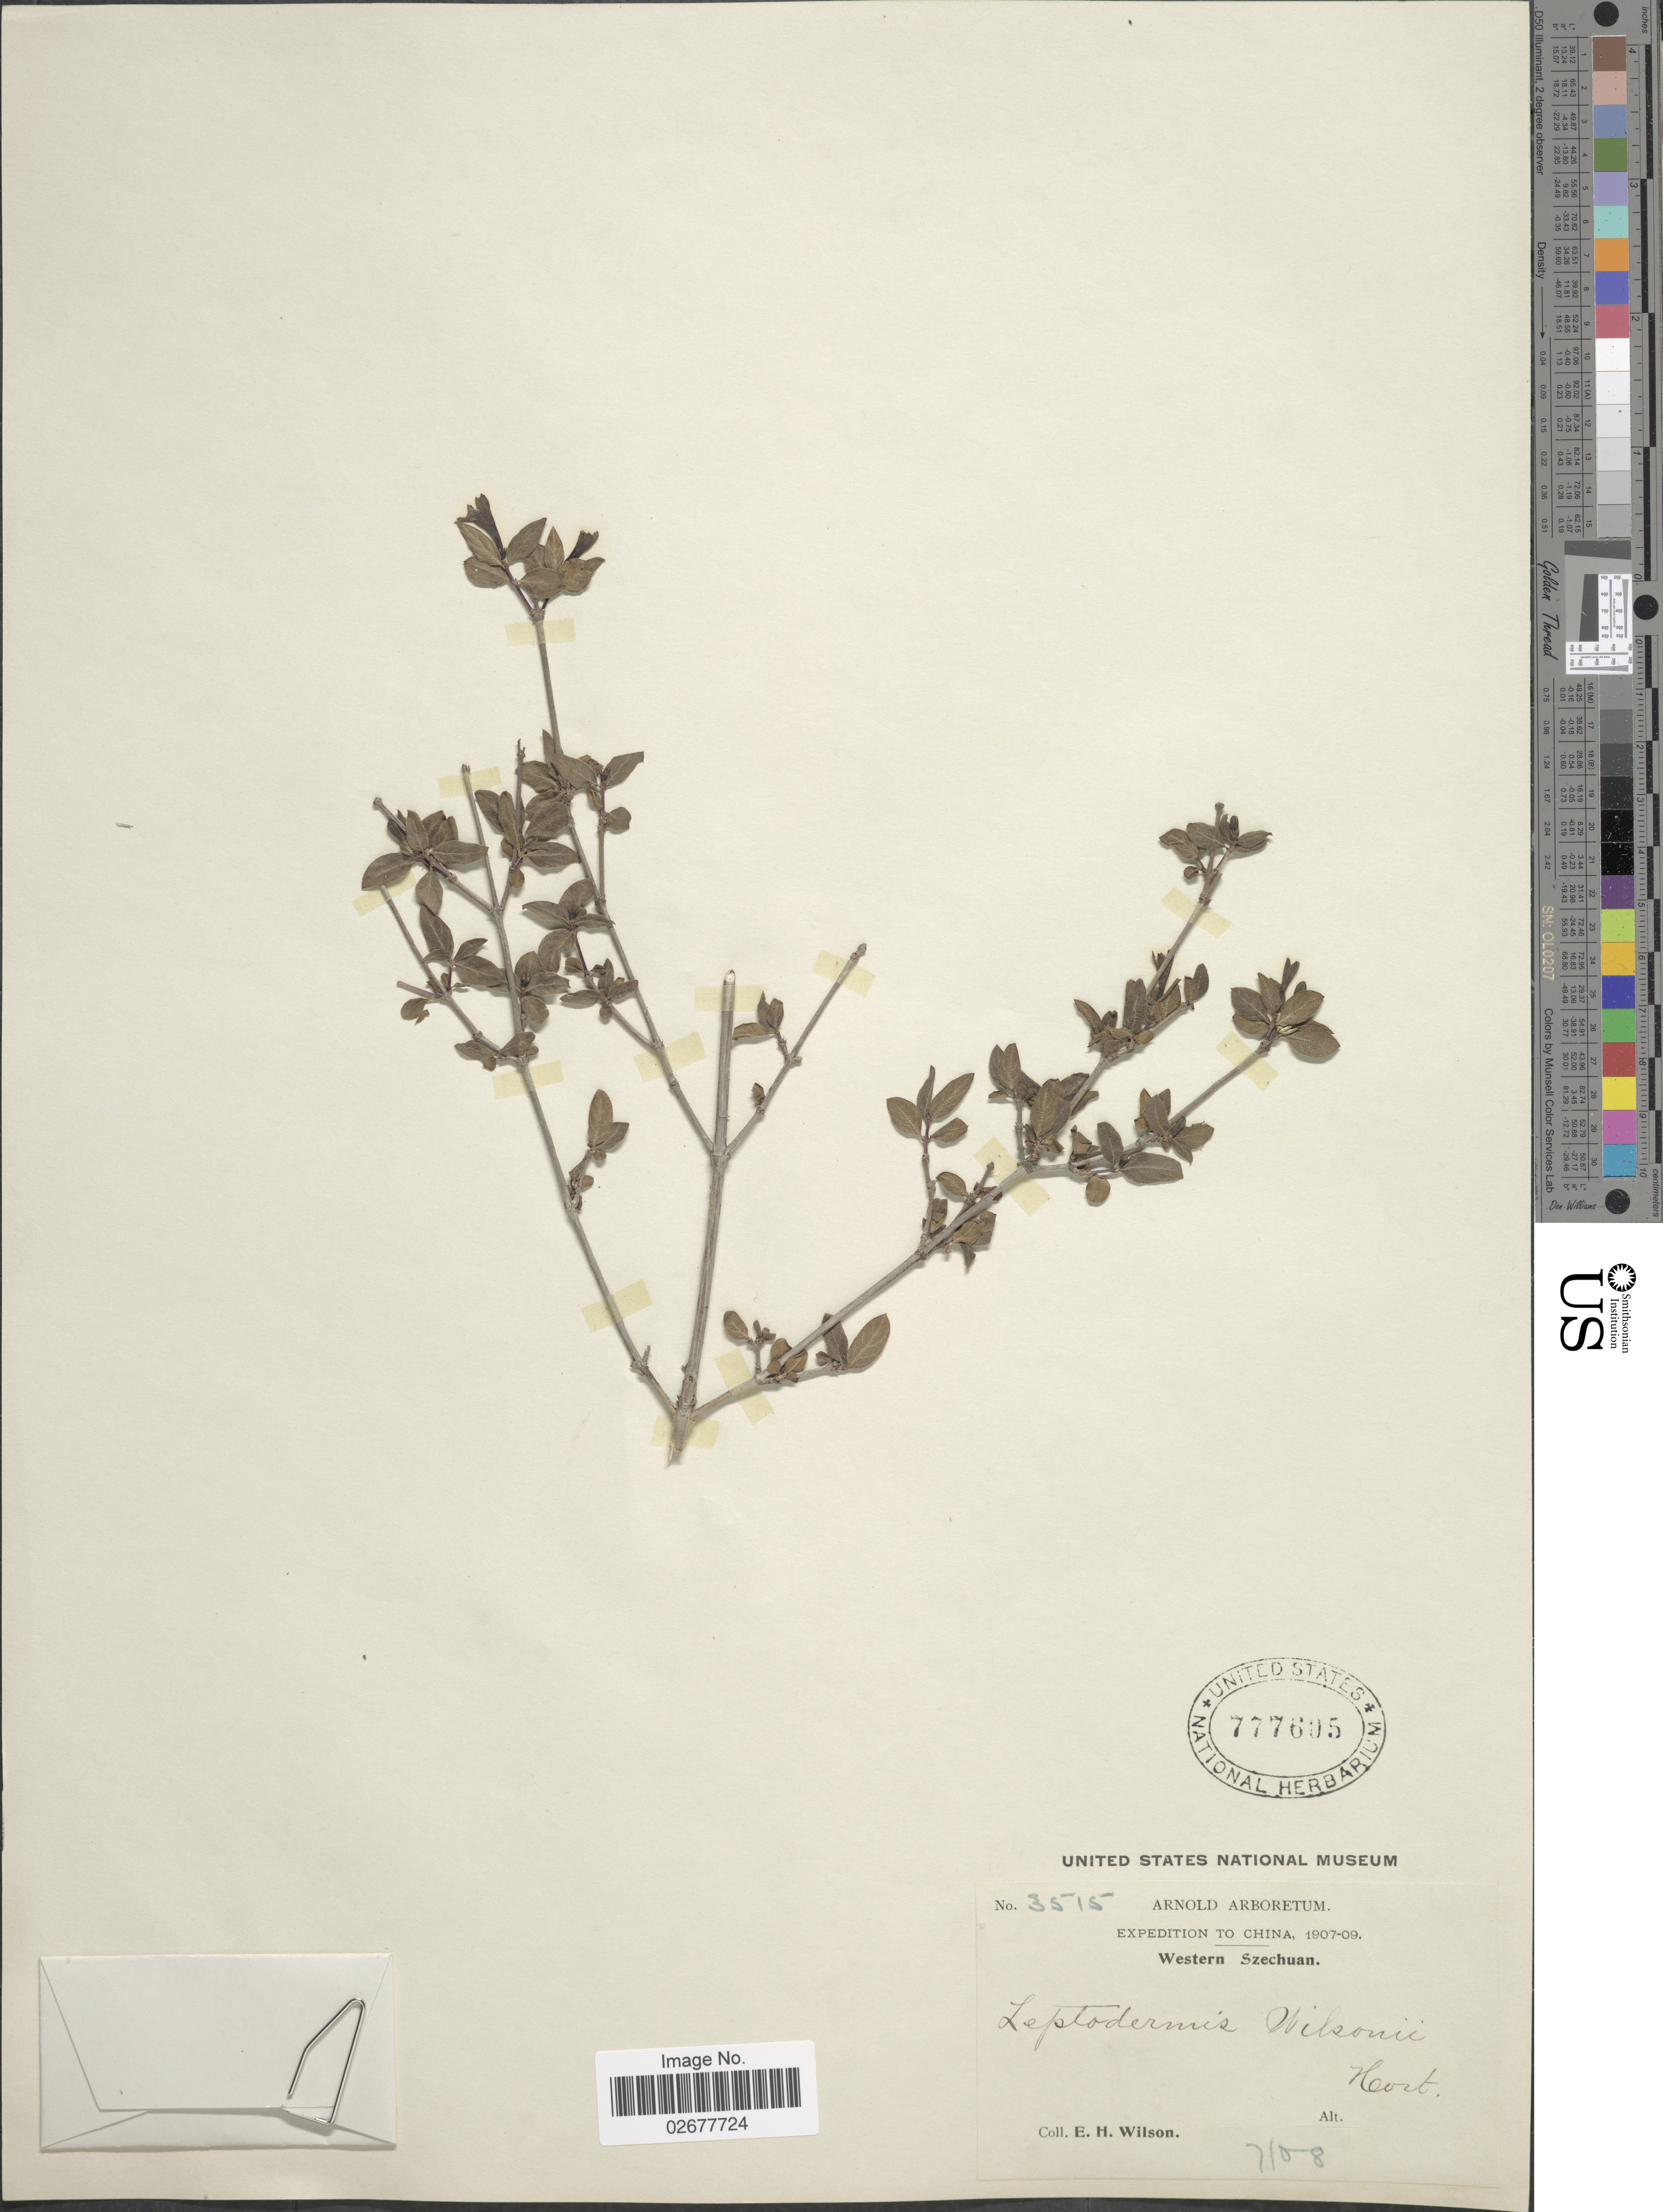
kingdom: Plantae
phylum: Tracheophyta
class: Magnoliopsida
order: Gentianales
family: Rubiaceae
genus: Leptodermis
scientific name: Leptodermis potanini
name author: Batalin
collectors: E. Wilson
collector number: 3515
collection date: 1908-07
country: China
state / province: Sichuan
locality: Western Szechuan.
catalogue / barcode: US 777605